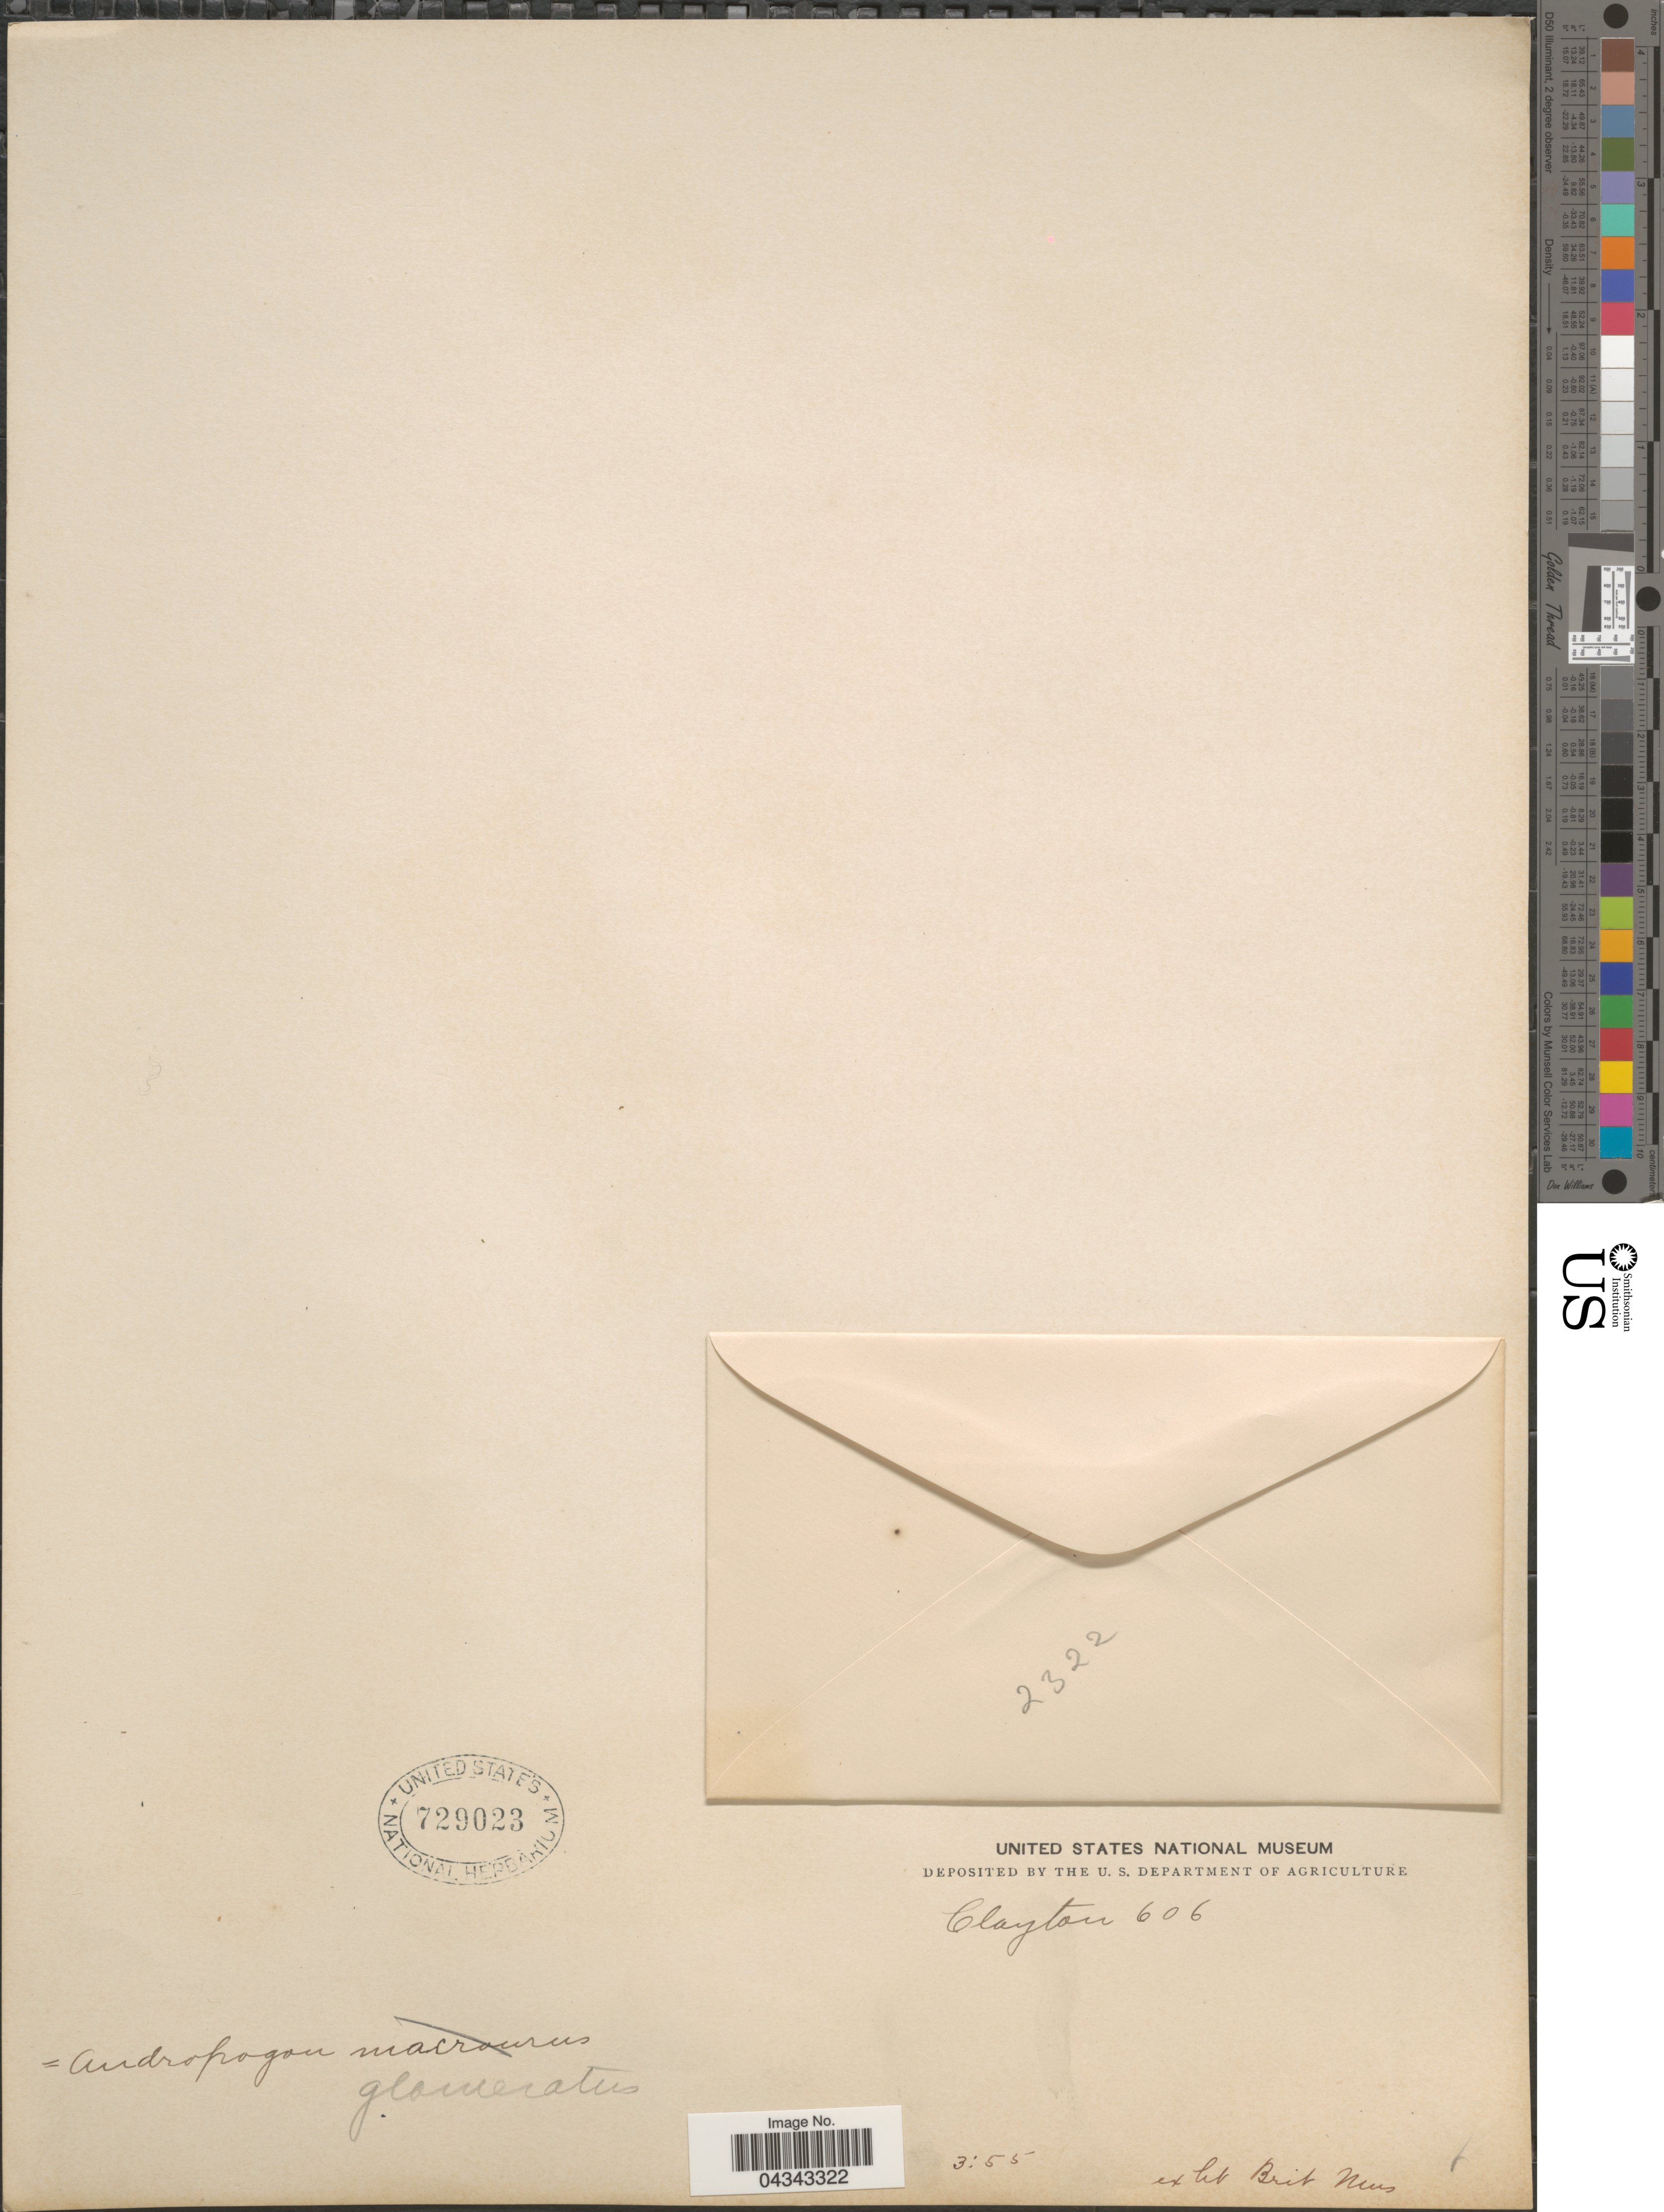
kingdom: Plantae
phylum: Tracheophyta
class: Liliopsida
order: Poales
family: Poaceae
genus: Andropogon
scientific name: Andropogon glomeratus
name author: (Walter) Britton, Stearns & Poggenb.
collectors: Clayton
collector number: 606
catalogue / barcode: US 729023